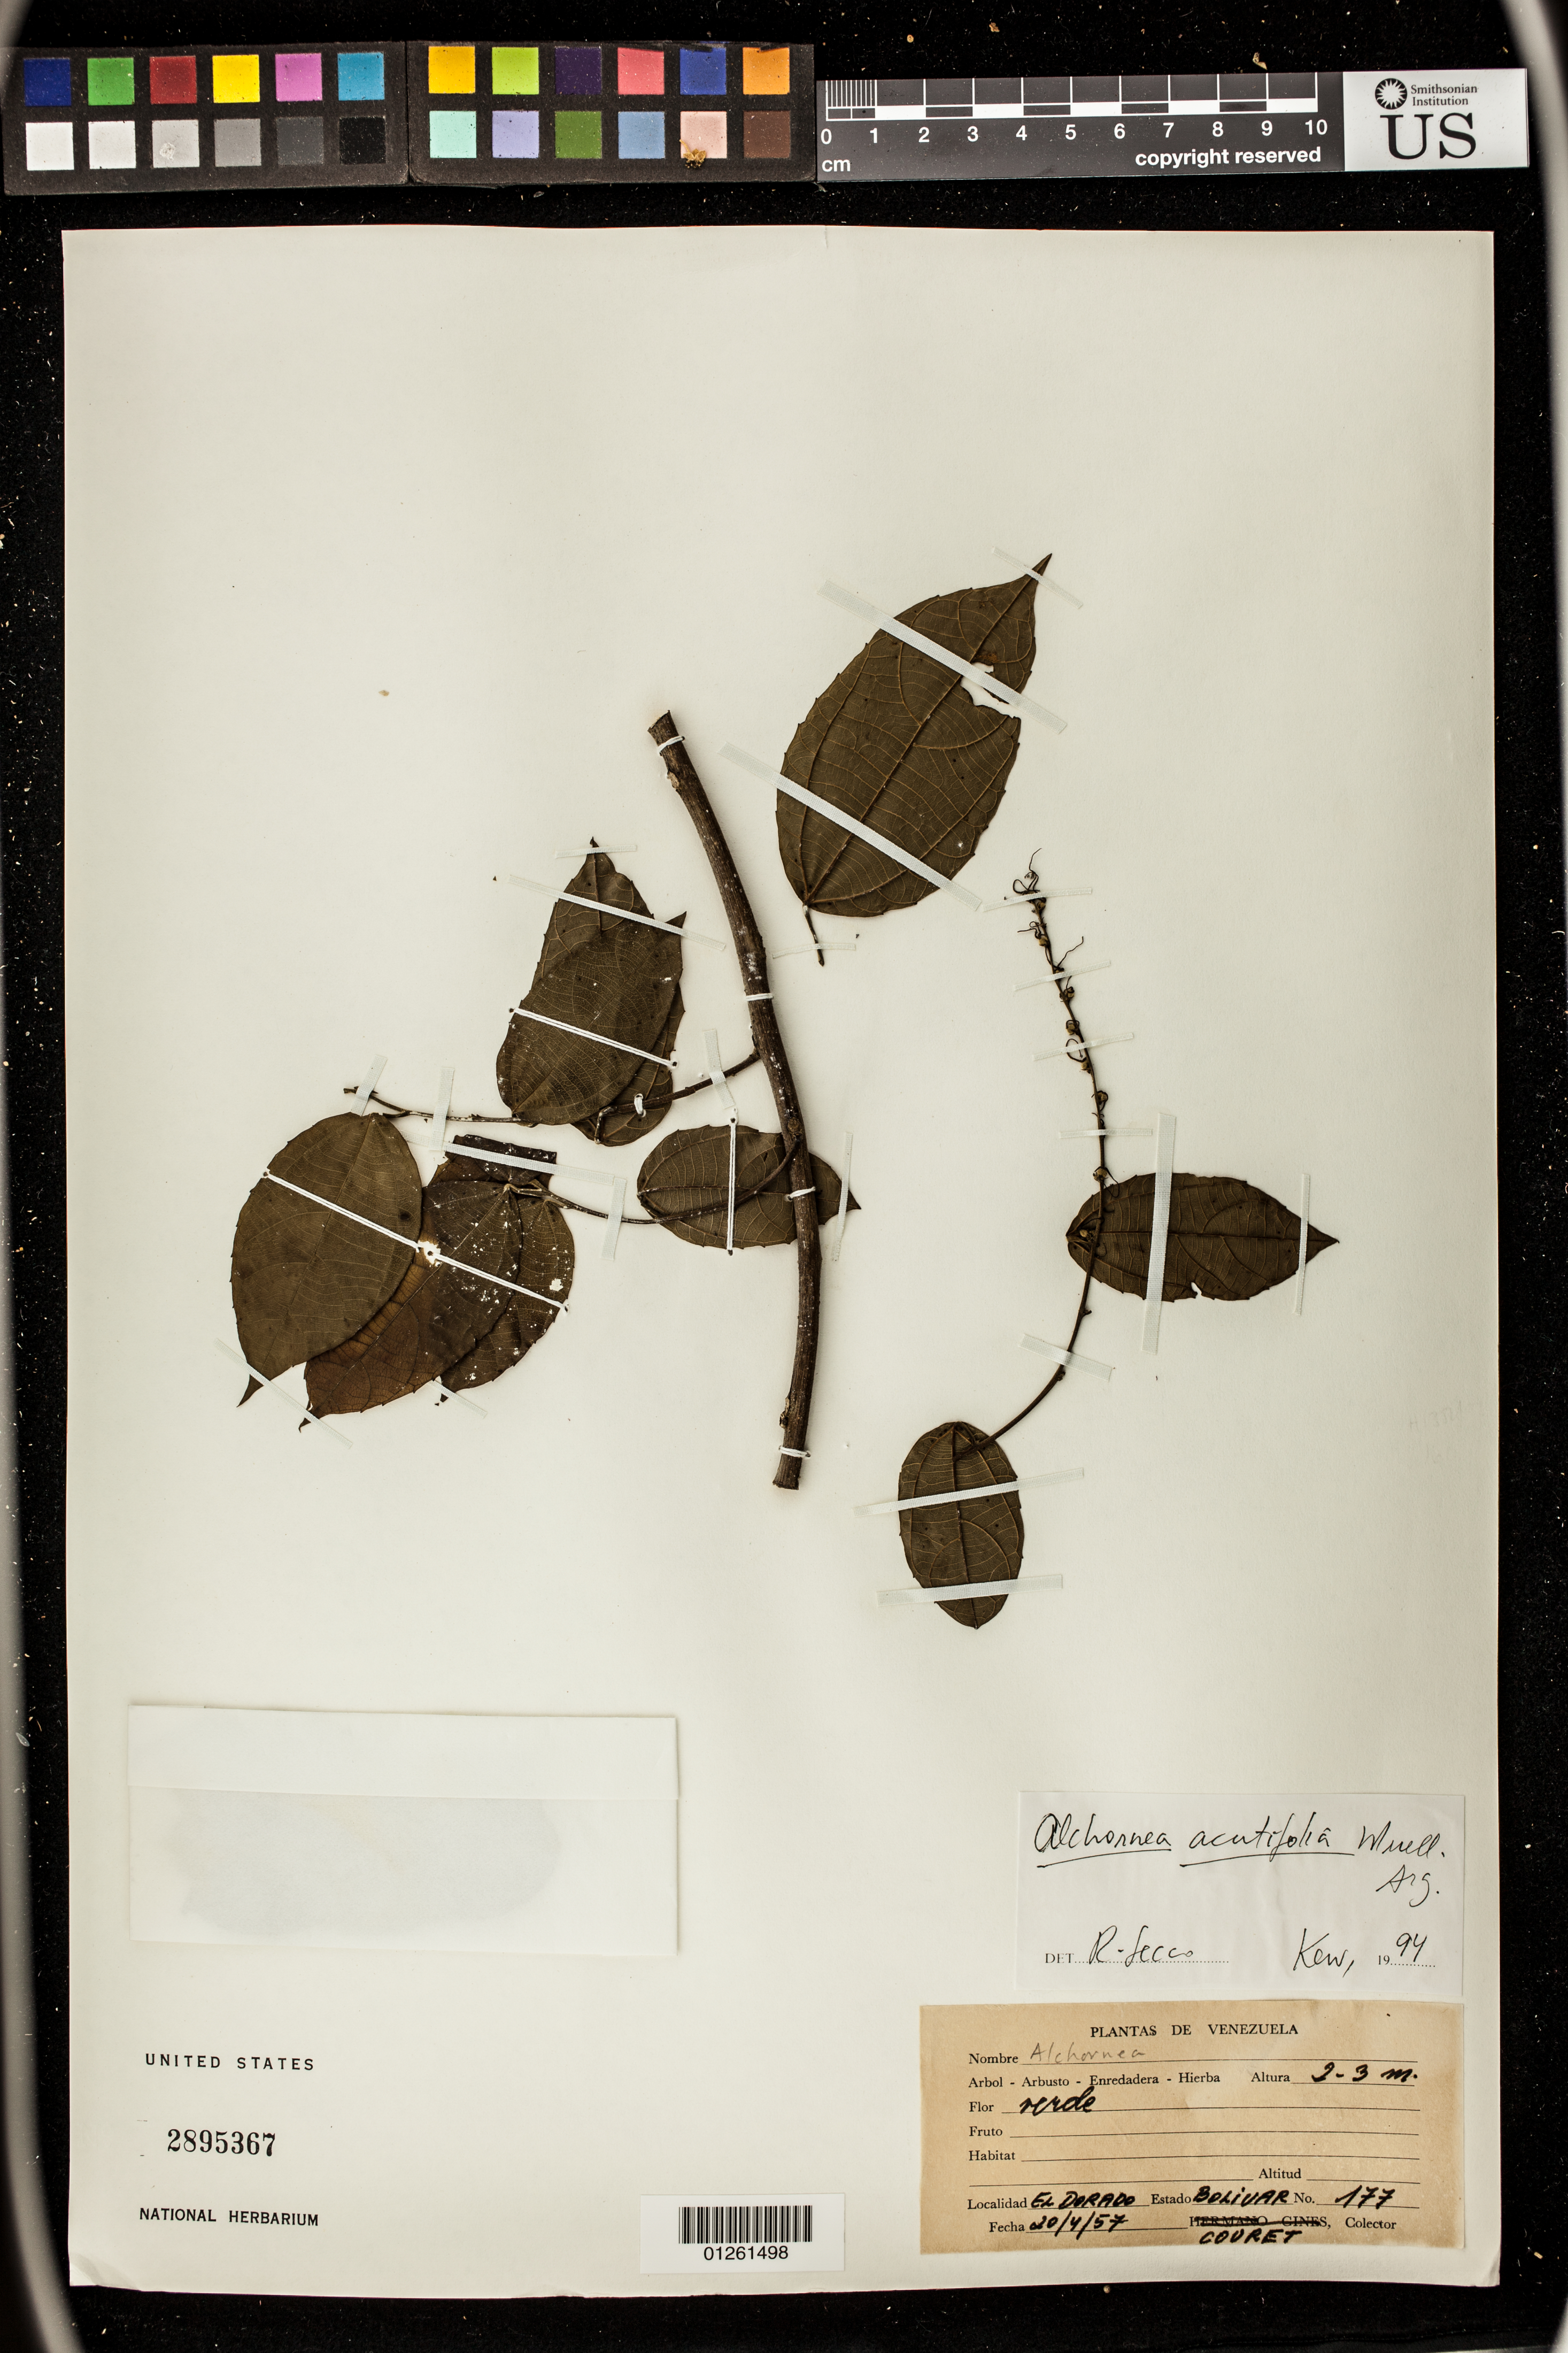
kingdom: Plantae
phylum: Tracheophyta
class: Magnoliopsida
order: Malpighiales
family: Euphorbiaceae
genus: Alchornea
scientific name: Alchornea acutifolia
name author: Müll. Arg.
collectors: -. Couret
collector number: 177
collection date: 1957-04-20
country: Venezuela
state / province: Bolivar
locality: El Dorado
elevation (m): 2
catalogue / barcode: US 2895367